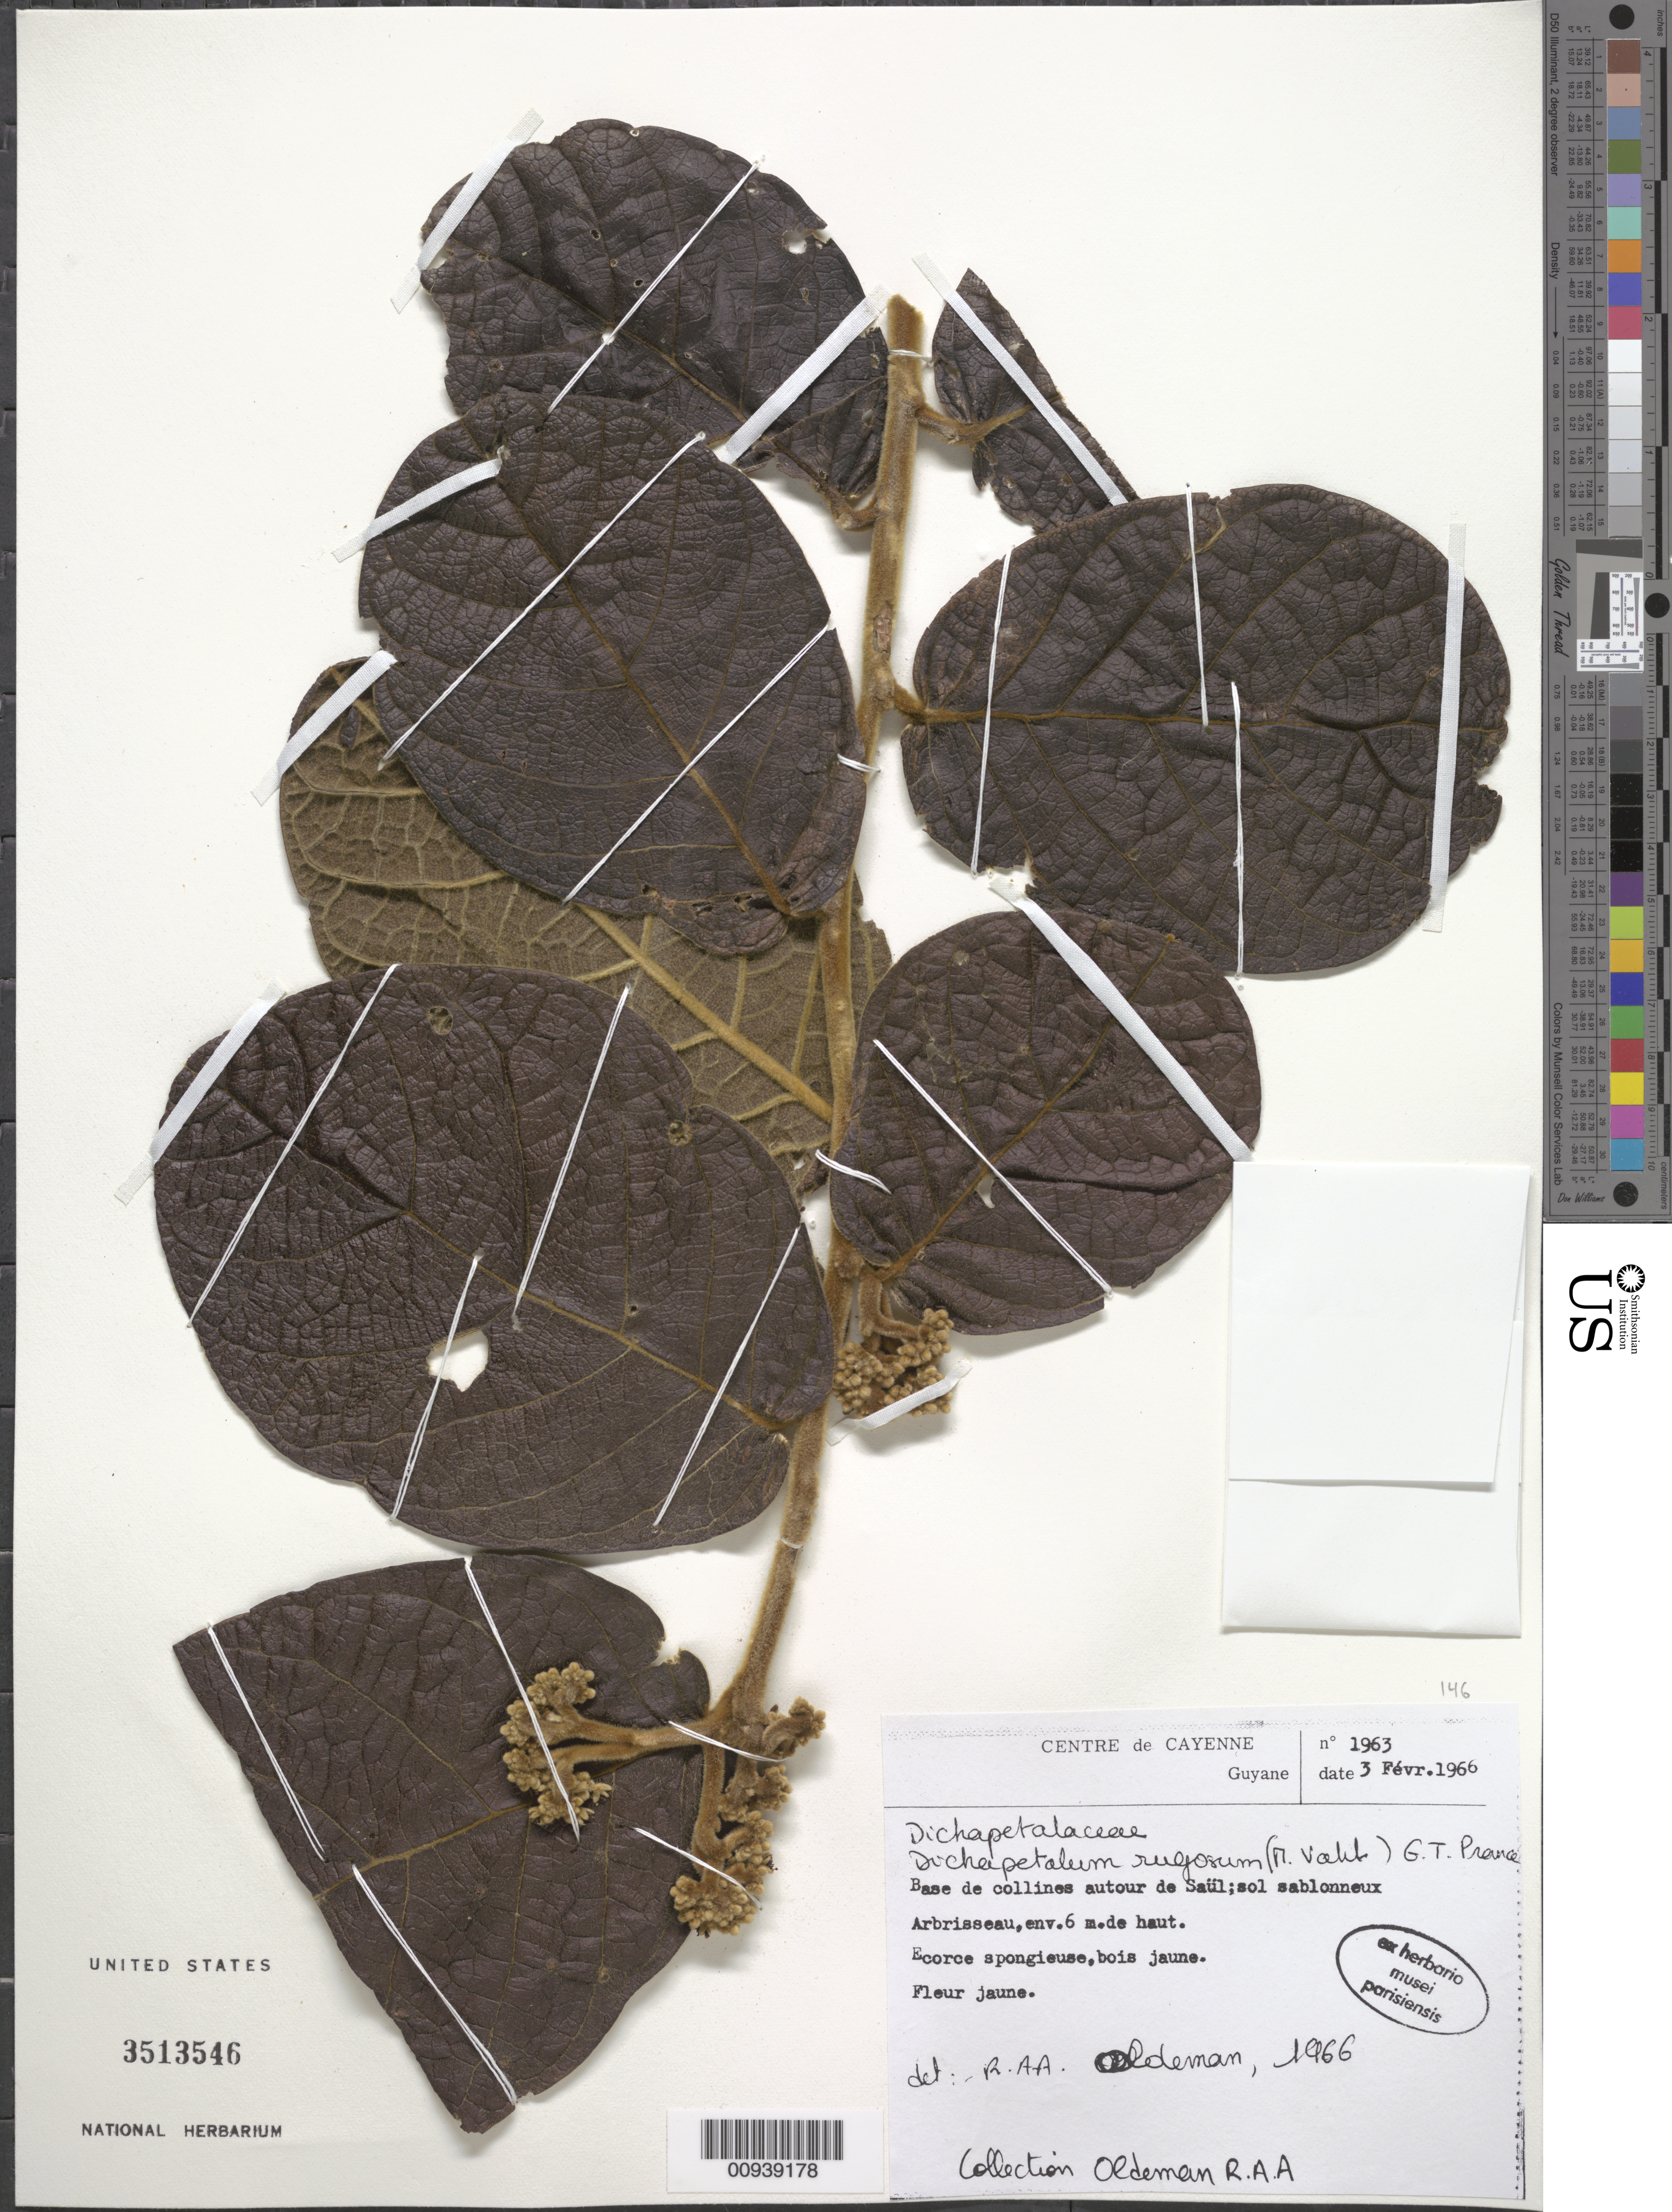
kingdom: Plantae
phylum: Tracheophyta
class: Magnoliopsida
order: Malpighiales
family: Dichapetalaceae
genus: Dichapetalum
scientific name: Dichapetalum rugosum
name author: (Vahl) Prance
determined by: Oldeman, R. A. A.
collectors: R. Oldeman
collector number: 1963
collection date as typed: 3-Feb-66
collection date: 1966-02-03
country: French Guiana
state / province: Saint-Laurent-du-Maroni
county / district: Saül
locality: Saül, vic.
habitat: Base de collines; sol sablonneux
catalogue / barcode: US 3513546